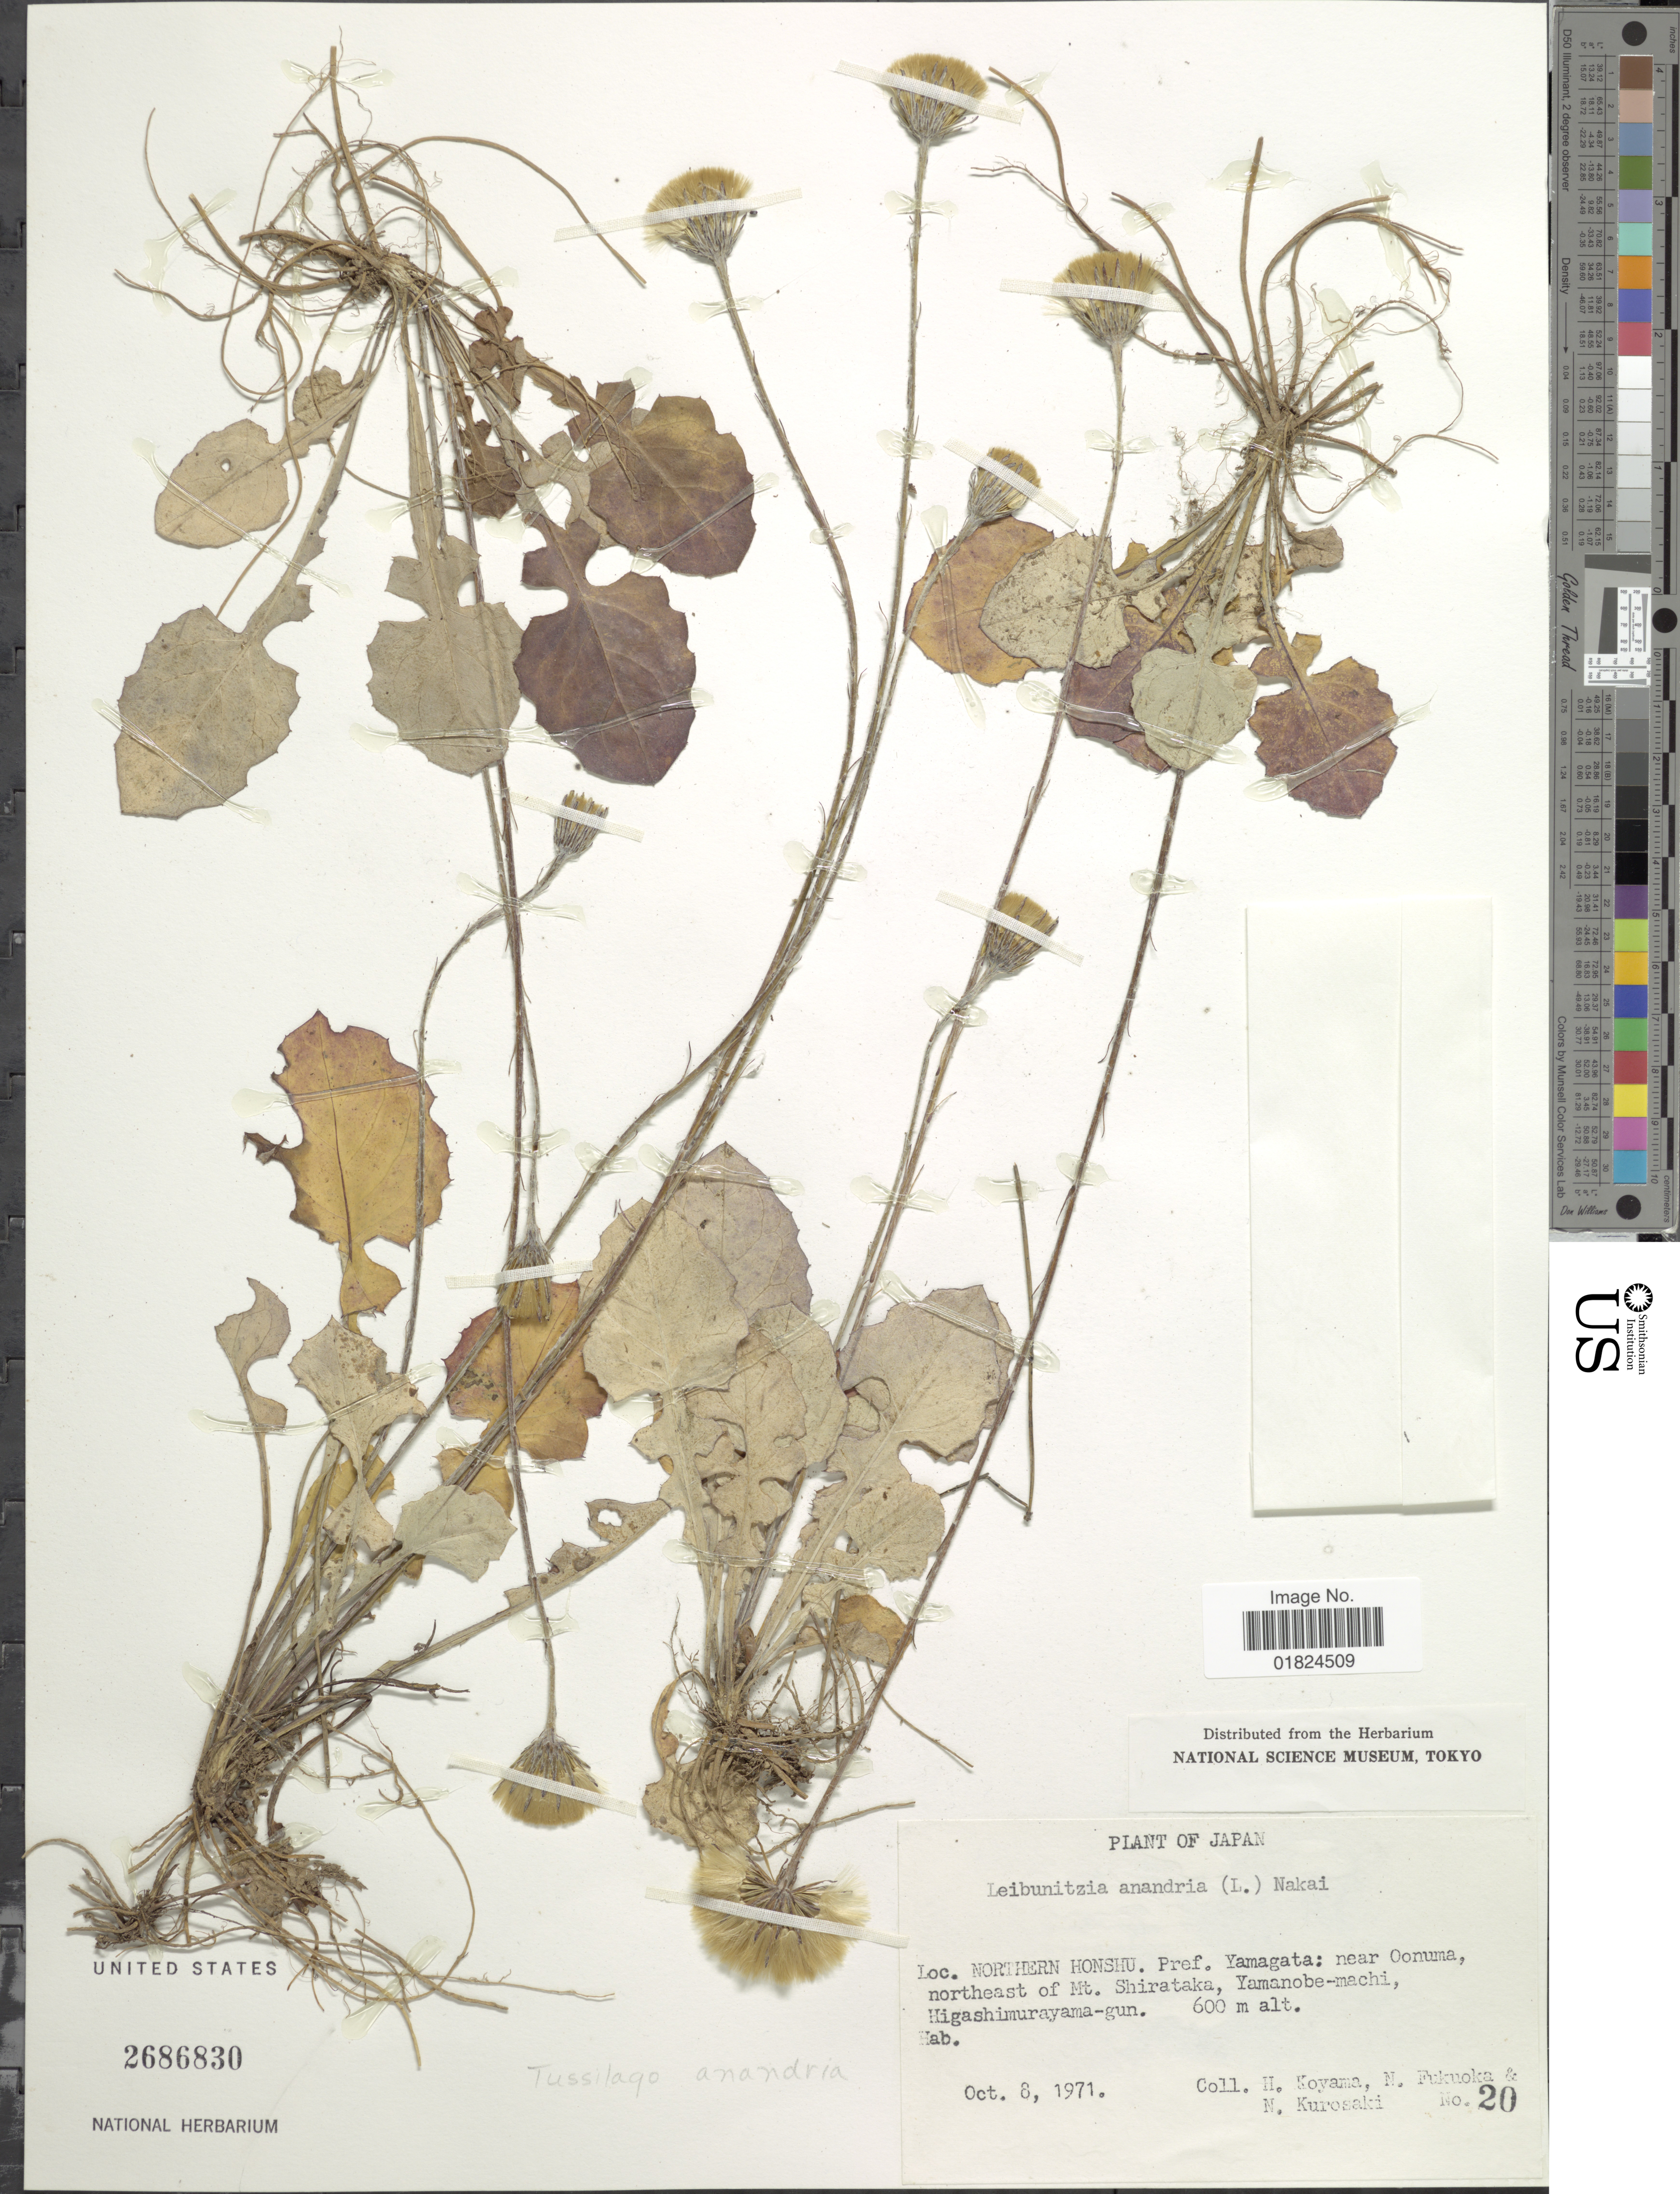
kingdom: Plantae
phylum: Tracheophyta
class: Magnoliopsida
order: Asterales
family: Asteraceae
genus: Leibnitzia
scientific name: Leibnitzia anandria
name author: (L.) Nakai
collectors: H. Koyama, N. Fukuoka & N. Kurosaki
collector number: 20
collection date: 1971-10-08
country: Japan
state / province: Yamagata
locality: Northern Honshu, Pref. Yamagata: near Oonuma, northeast of Mt. Shirataka, Yamanobe-machi, Higashimurayama-gun.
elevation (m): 600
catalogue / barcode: US 2686830